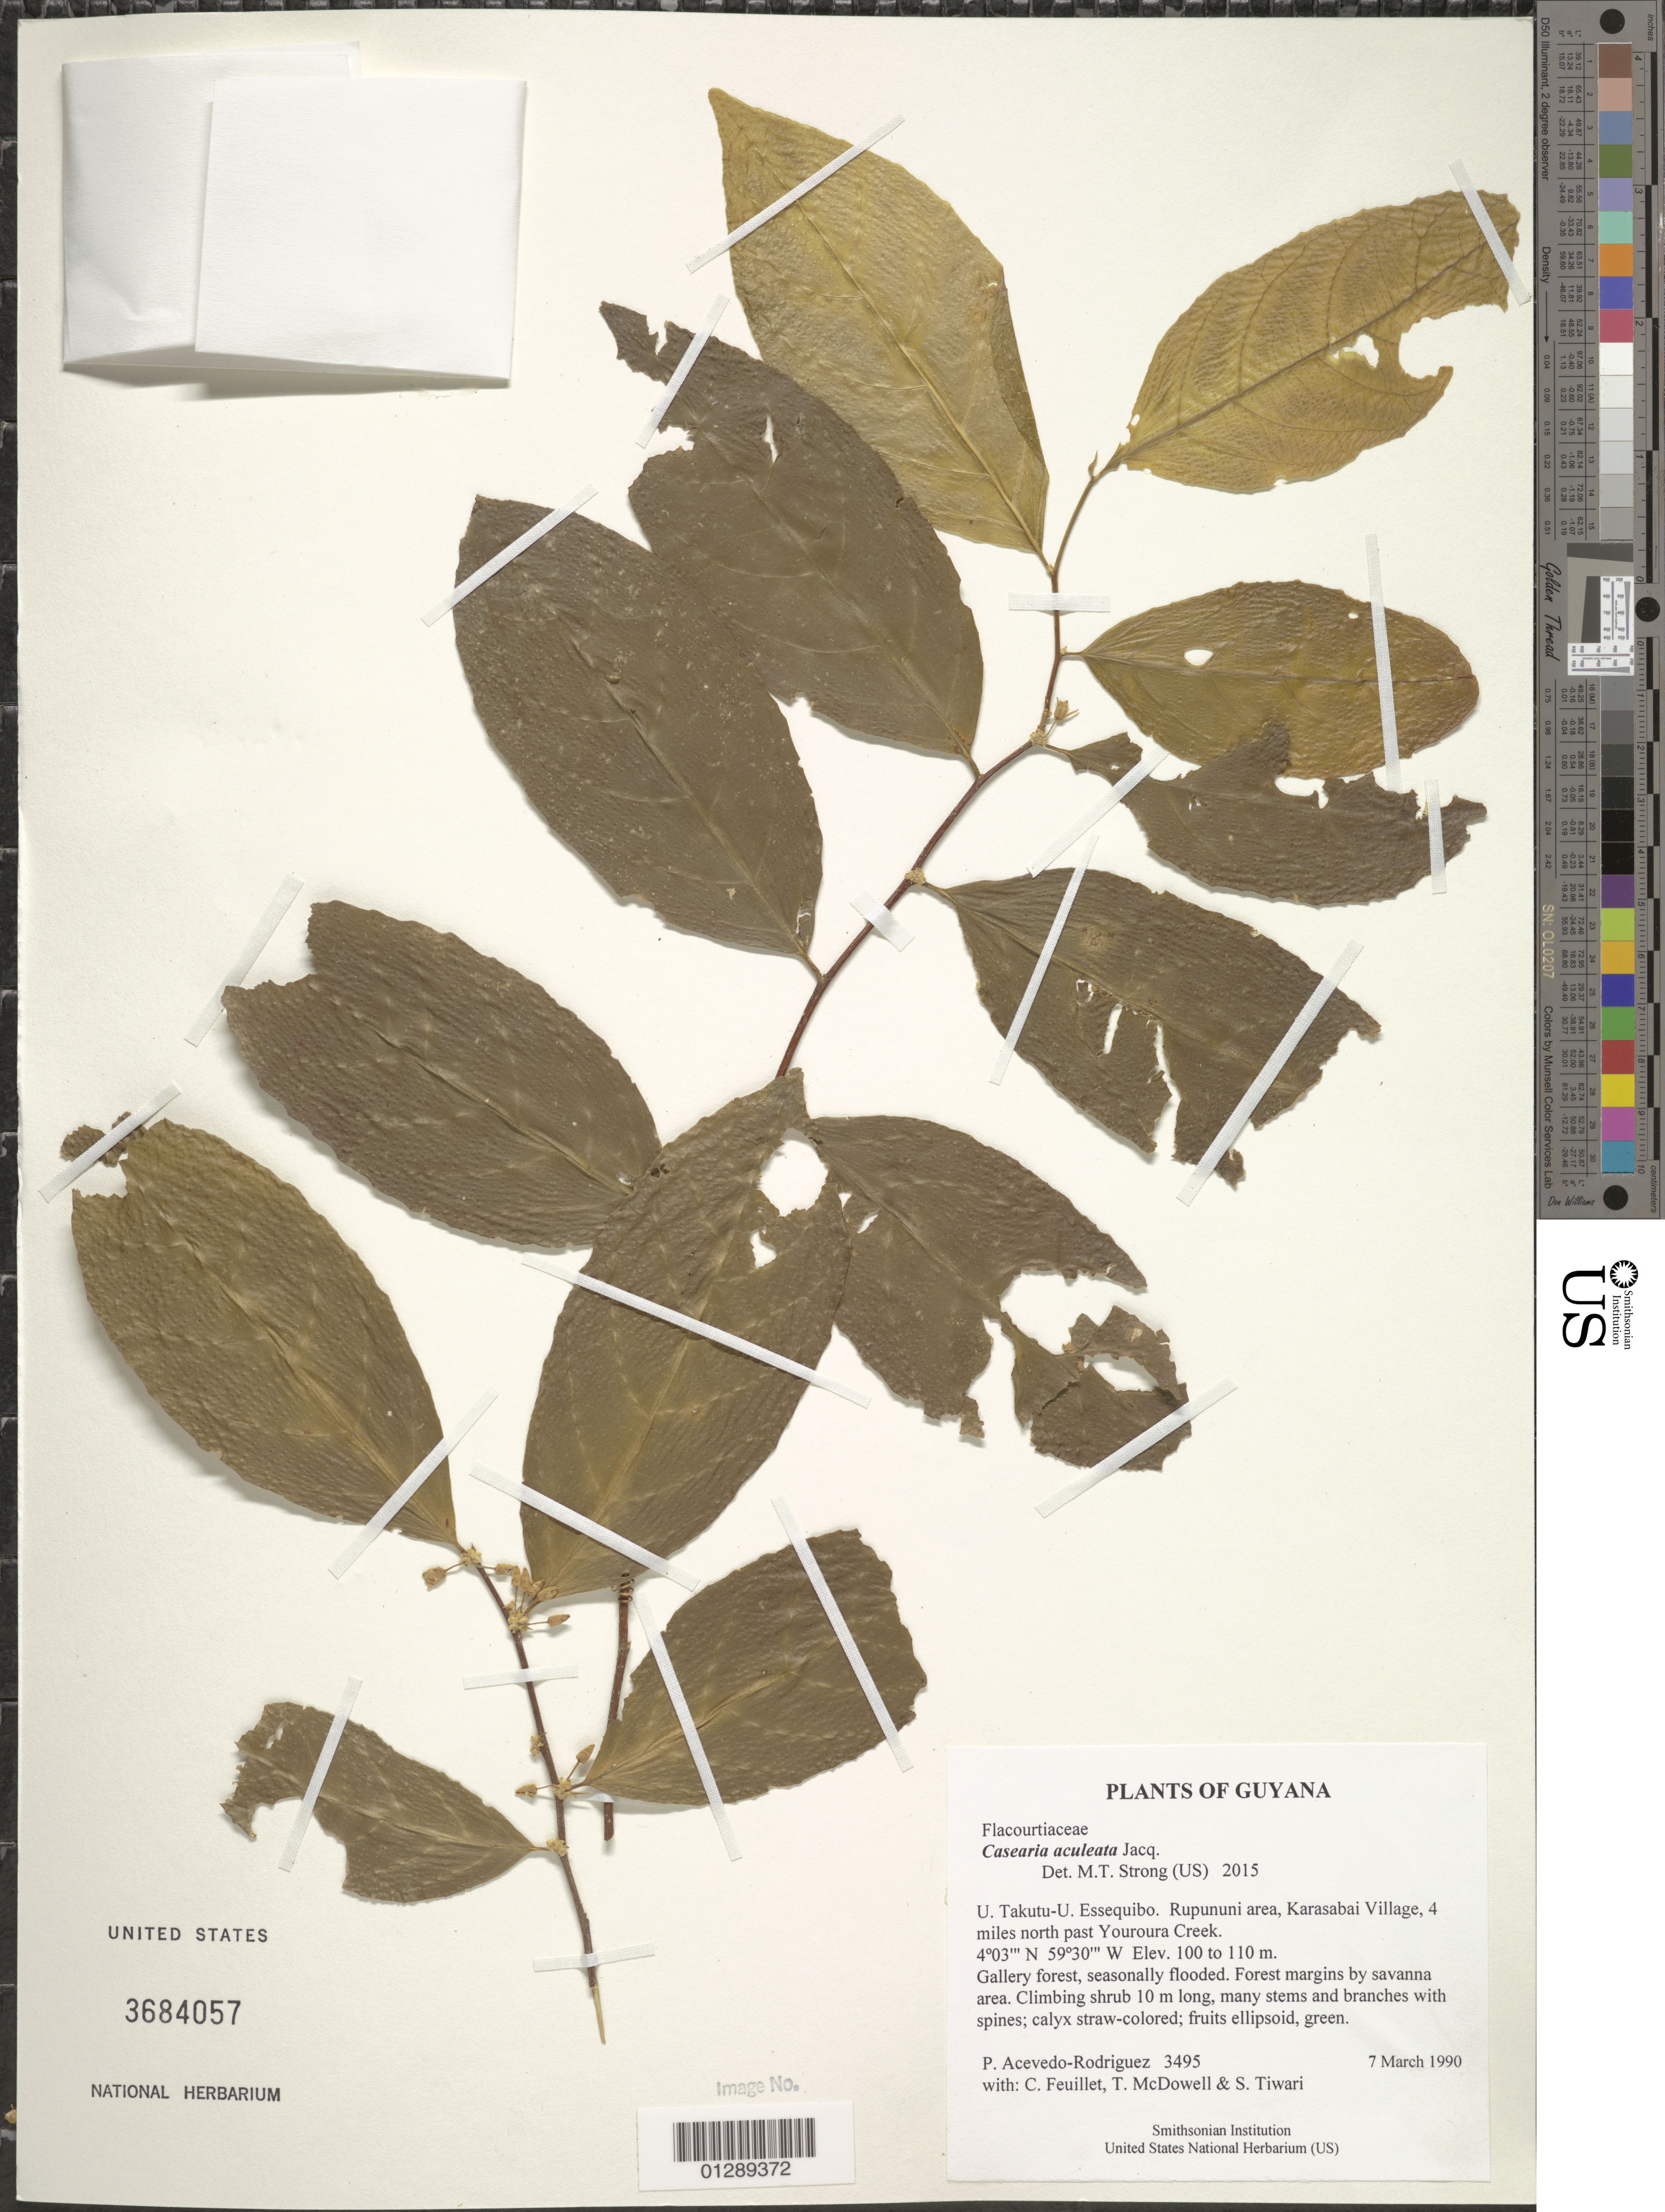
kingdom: Plantae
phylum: Tracheophyta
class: Magnoliopsida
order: Malpighiales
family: Salicaceae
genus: Casearia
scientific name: Casearia aculeata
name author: Jacq.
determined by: Strong, M. T., (US), Smithsonian Institution - National Museum of Natural History (UNITED STATES)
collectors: P. Acevedo-Rodr., C. Feuillet, T. McDowell & S. Tiwari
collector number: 3495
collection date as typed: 7 March 1990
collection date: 1990-03-07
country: Guyana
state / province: U. Takutu-U. Essequibo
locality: Rupununi area, Karasabai Village, 4 miles north past Youroura Creek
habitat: Gallery forest, seasonally flooded. Forest margins by savanna area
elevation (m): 100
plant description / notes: US, NY, MO, CAY, K, P, B, F, L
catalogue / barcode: US 3684057